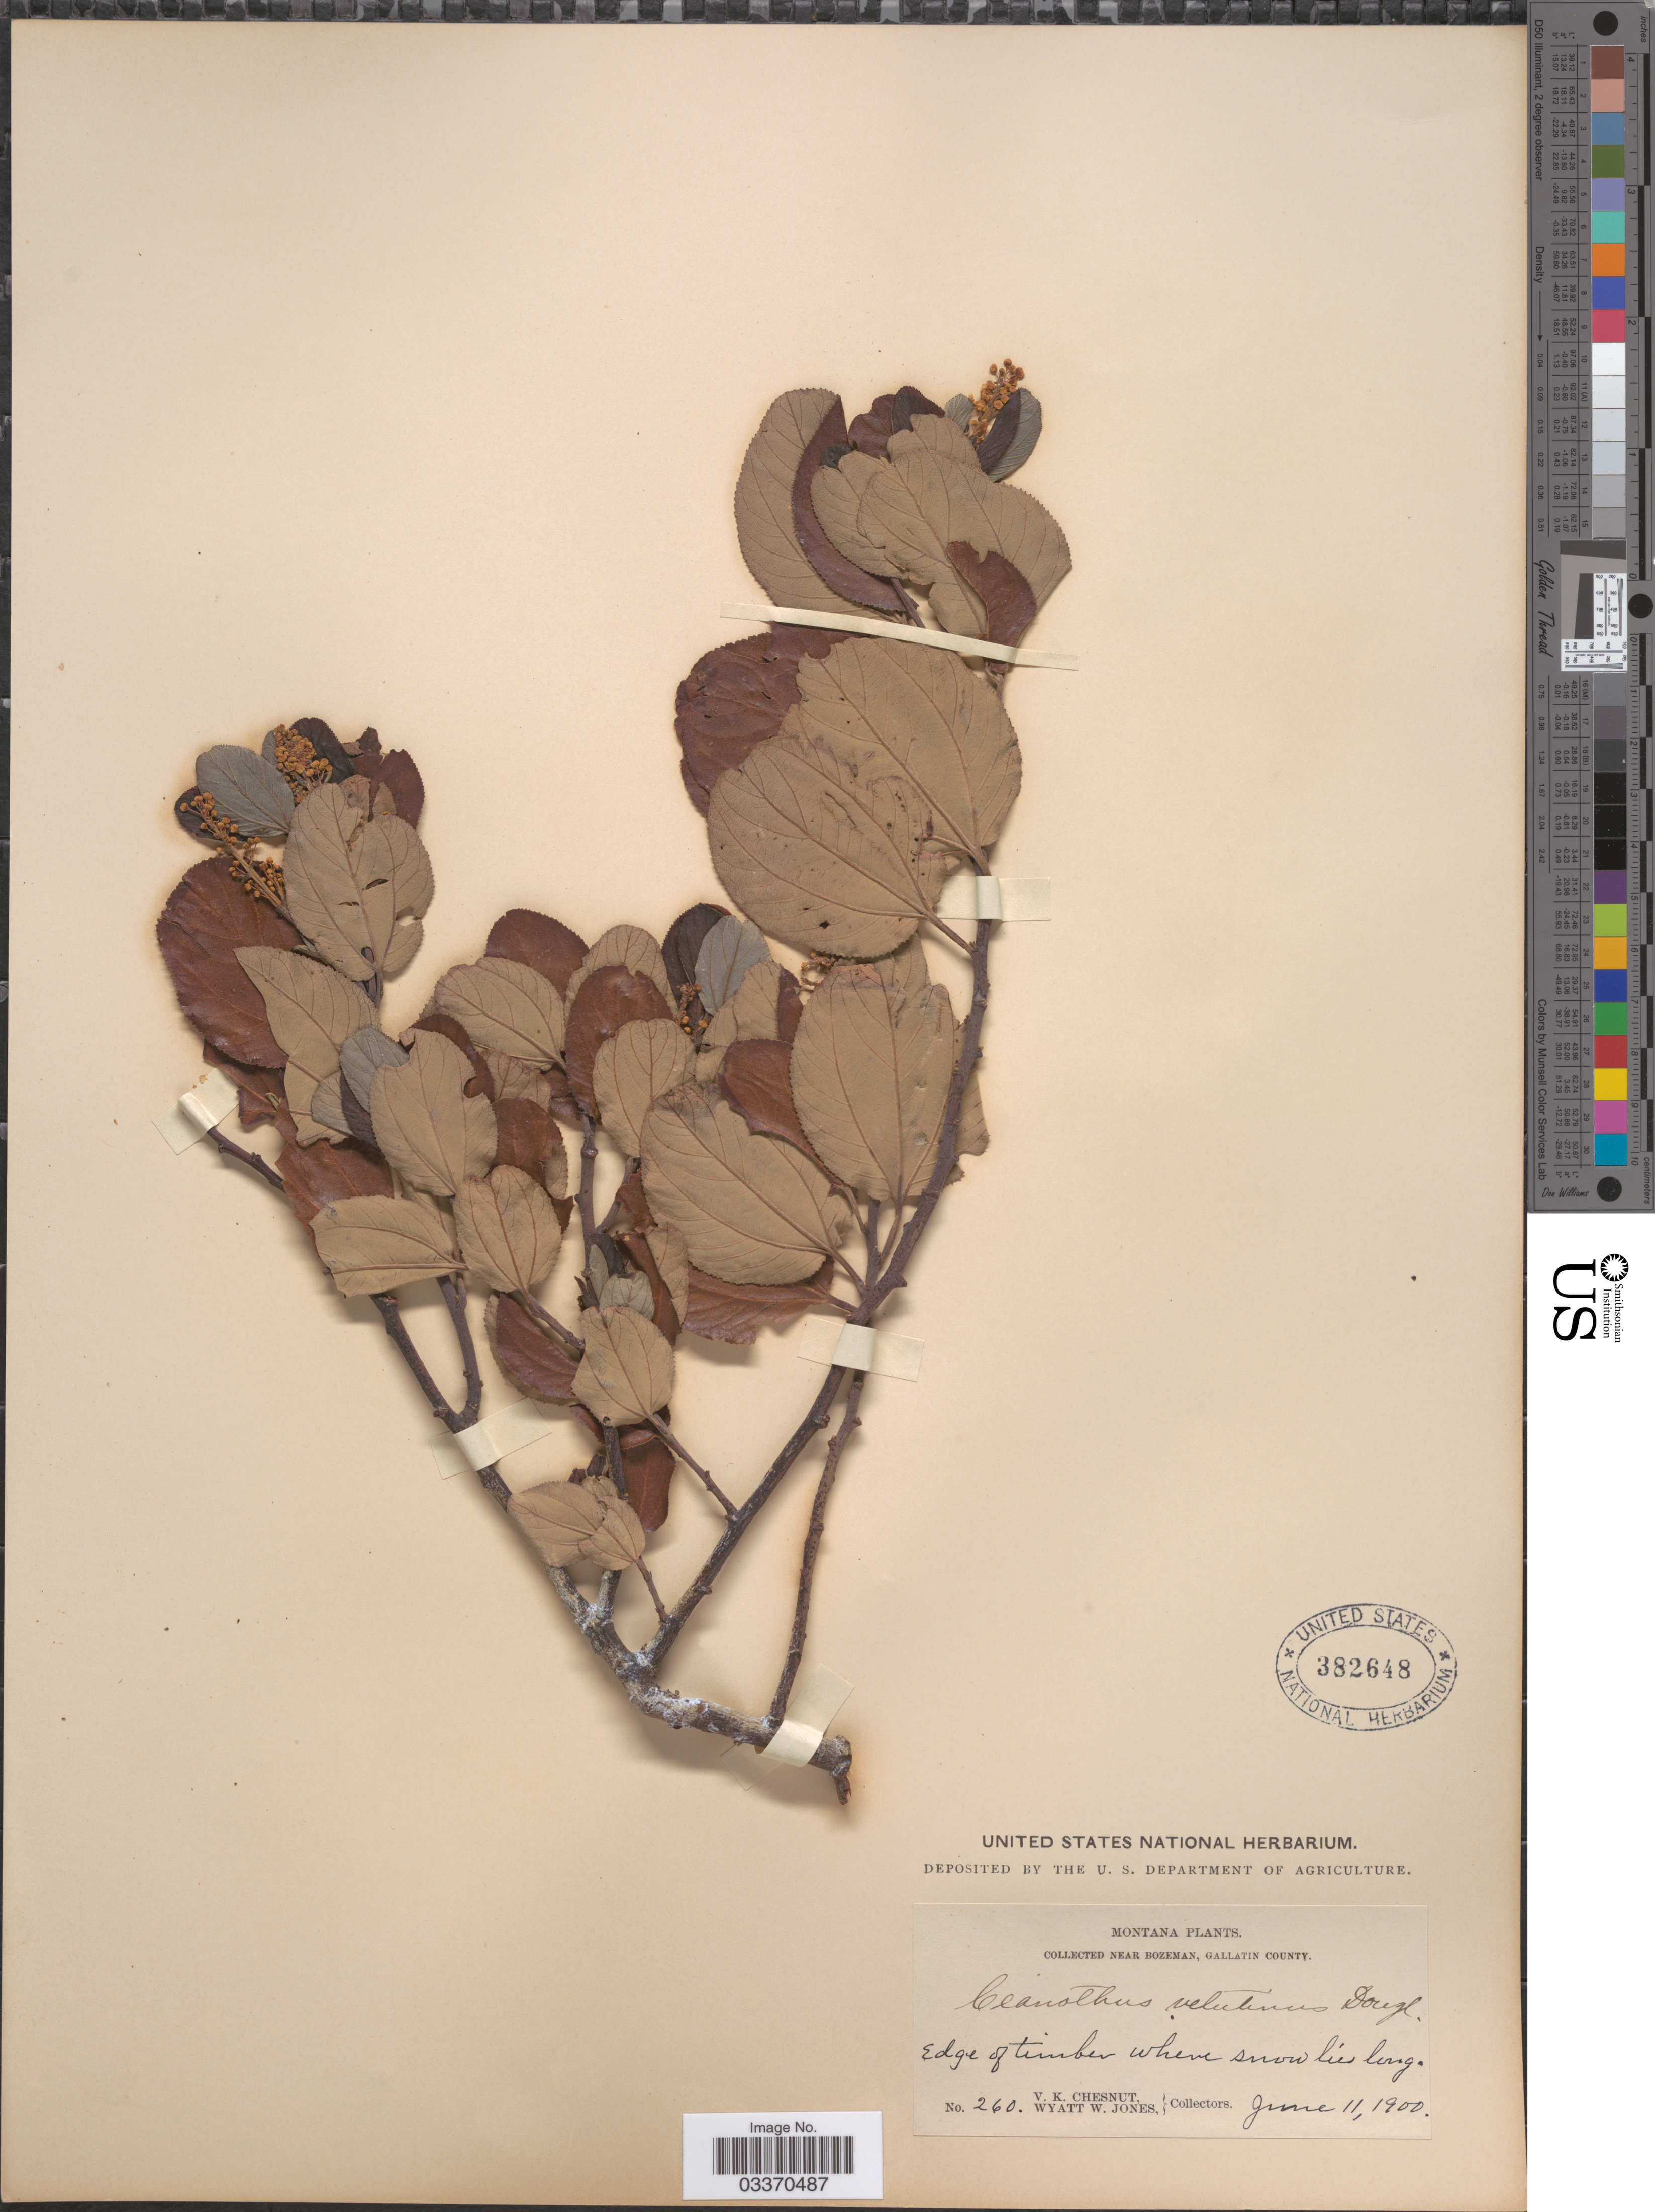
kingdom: Plantae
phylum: Tracheophyta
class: Magnoliopsida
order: Rosales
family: Rhamnaceae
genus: Ceanothus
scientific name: Ceanothus velutinus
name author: Douglas ex Hook.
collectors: V. Chesnut & W. W. Jones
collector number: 260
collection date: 1900-06-11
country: United States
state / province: Montana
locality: Near Bozeman, Gallatin County. Edge of timber where snow lies long. [unsure placement]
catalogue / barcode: US 382648